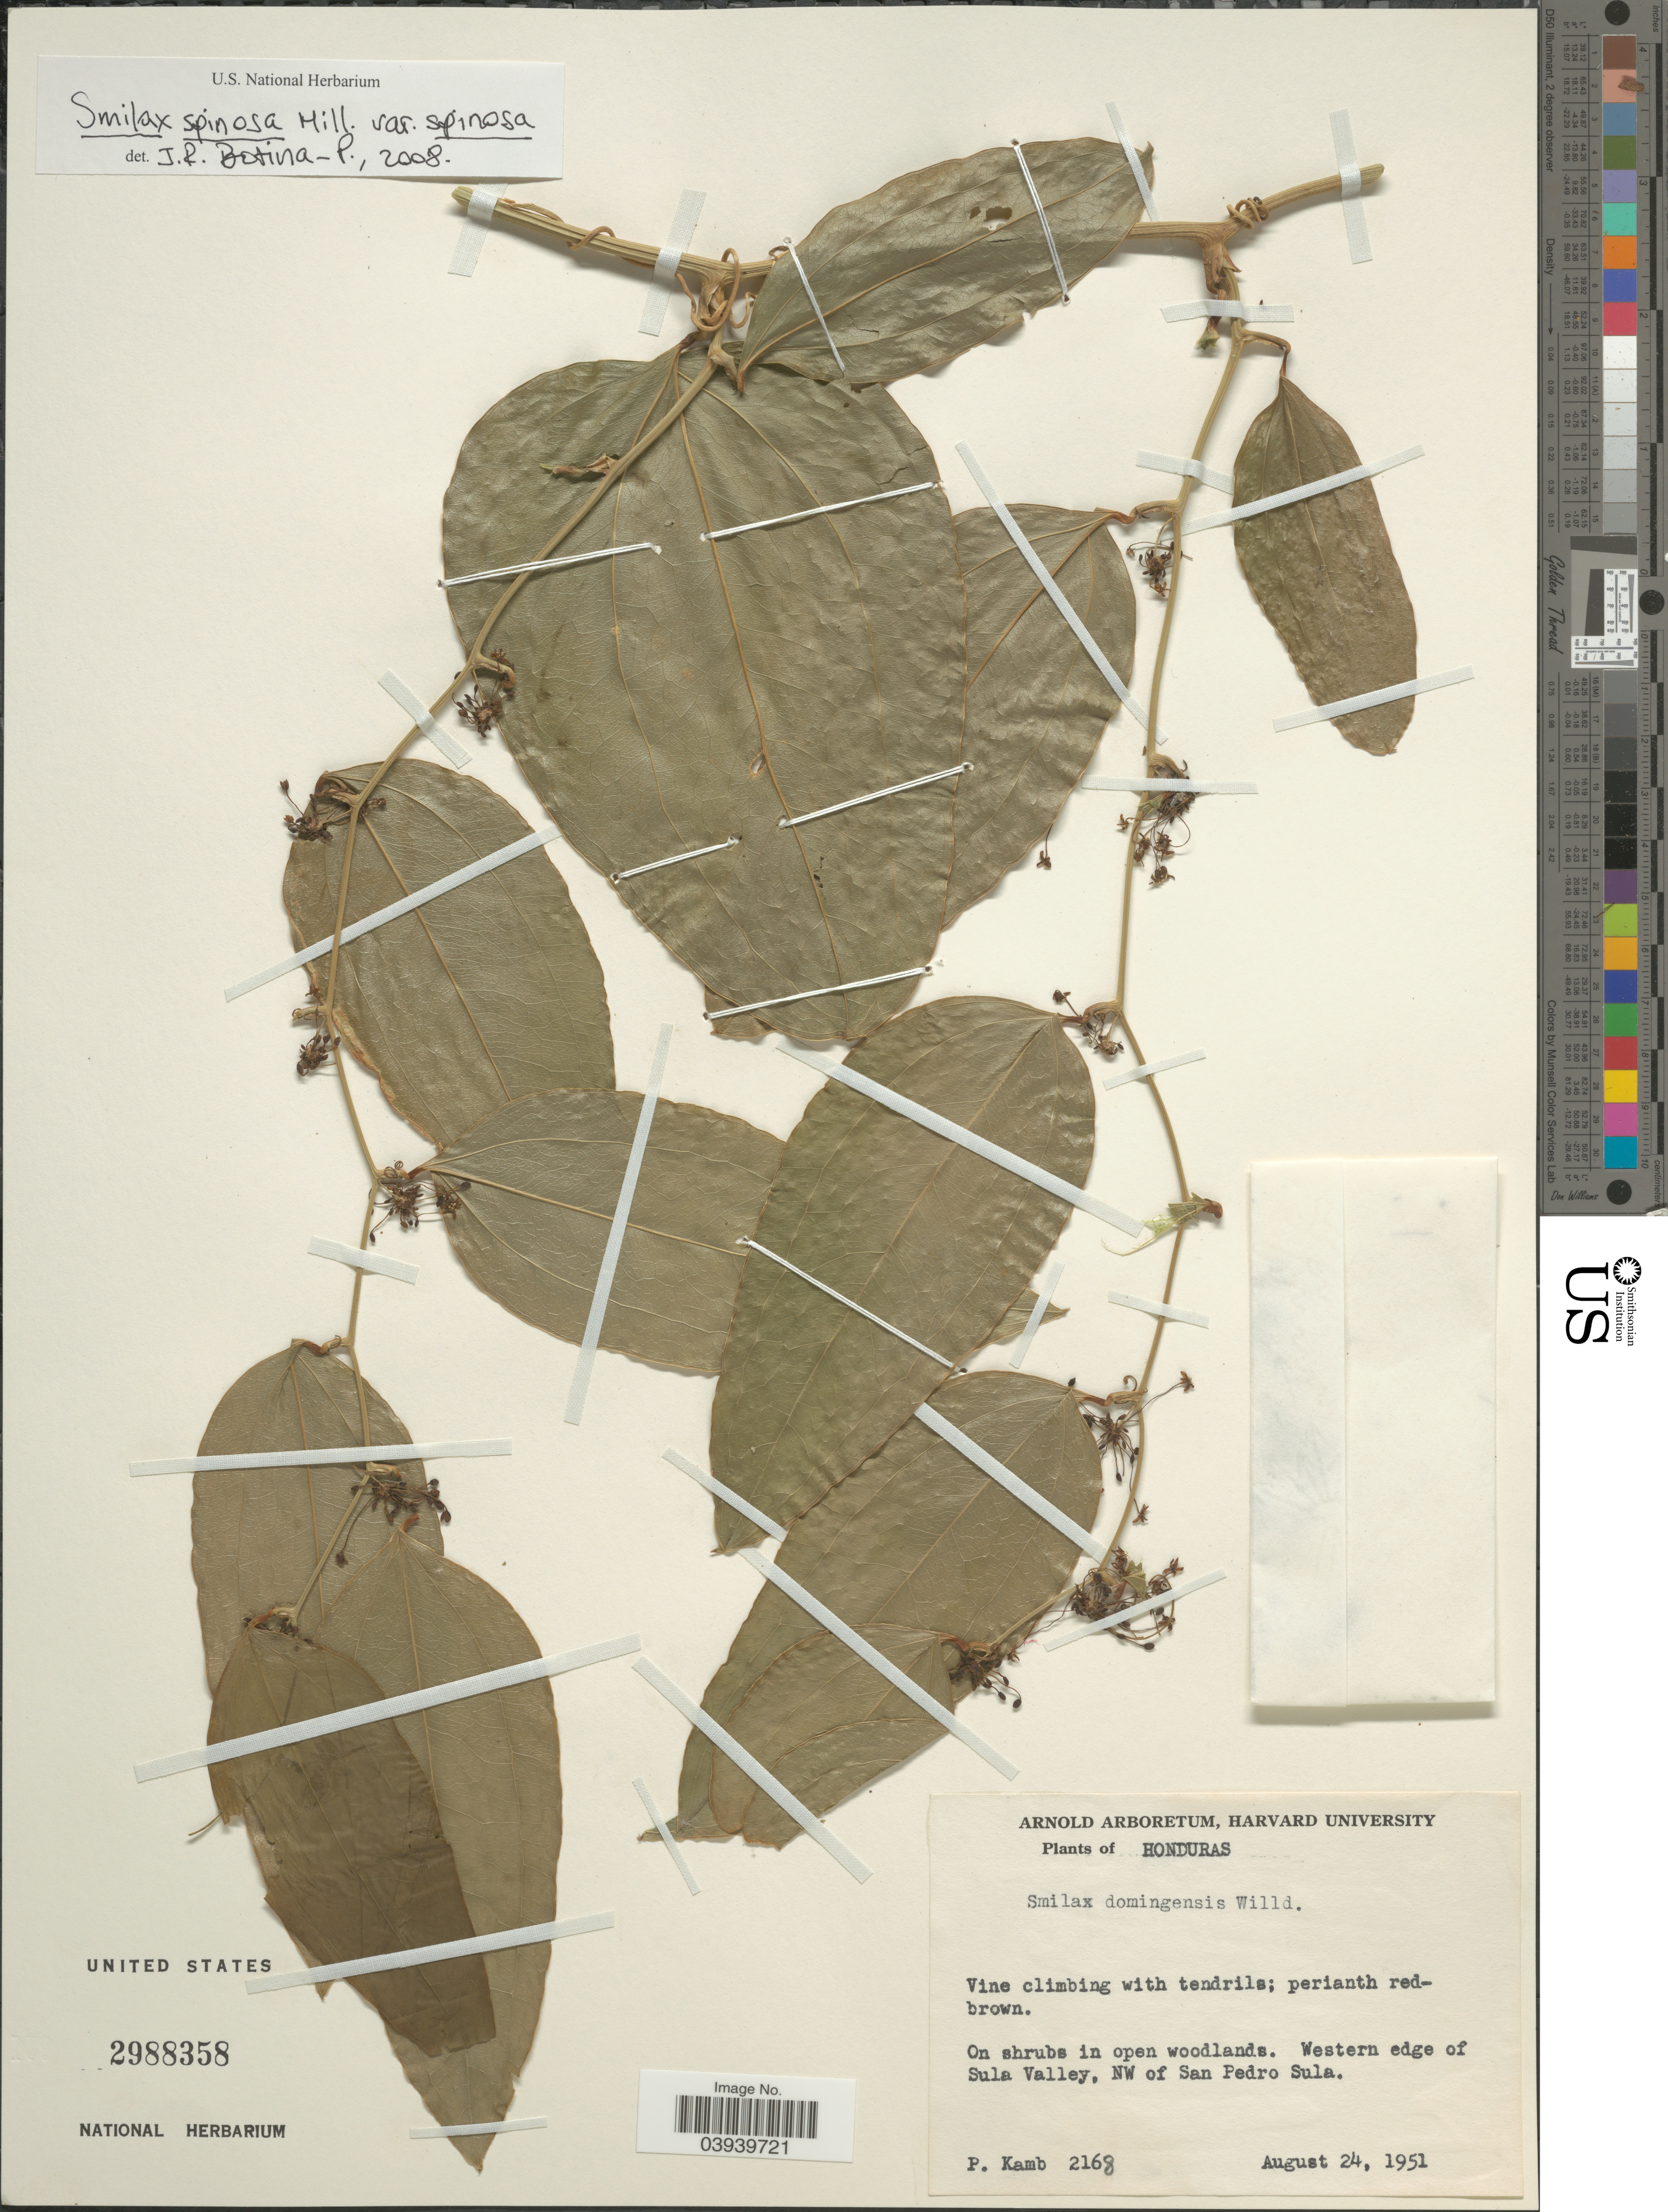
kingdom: Plantae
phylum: Tracheophyta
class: Liliopsida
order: Liliales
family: Smilacaceae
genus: Smilax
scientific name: Smilax spinosa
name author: Mill.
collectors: P. Kamb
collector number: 2168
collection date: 1951-08-24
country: Honduras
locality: Western edge of Sula Valley, NW of San Pedro Sula.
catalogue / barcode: US 2988358